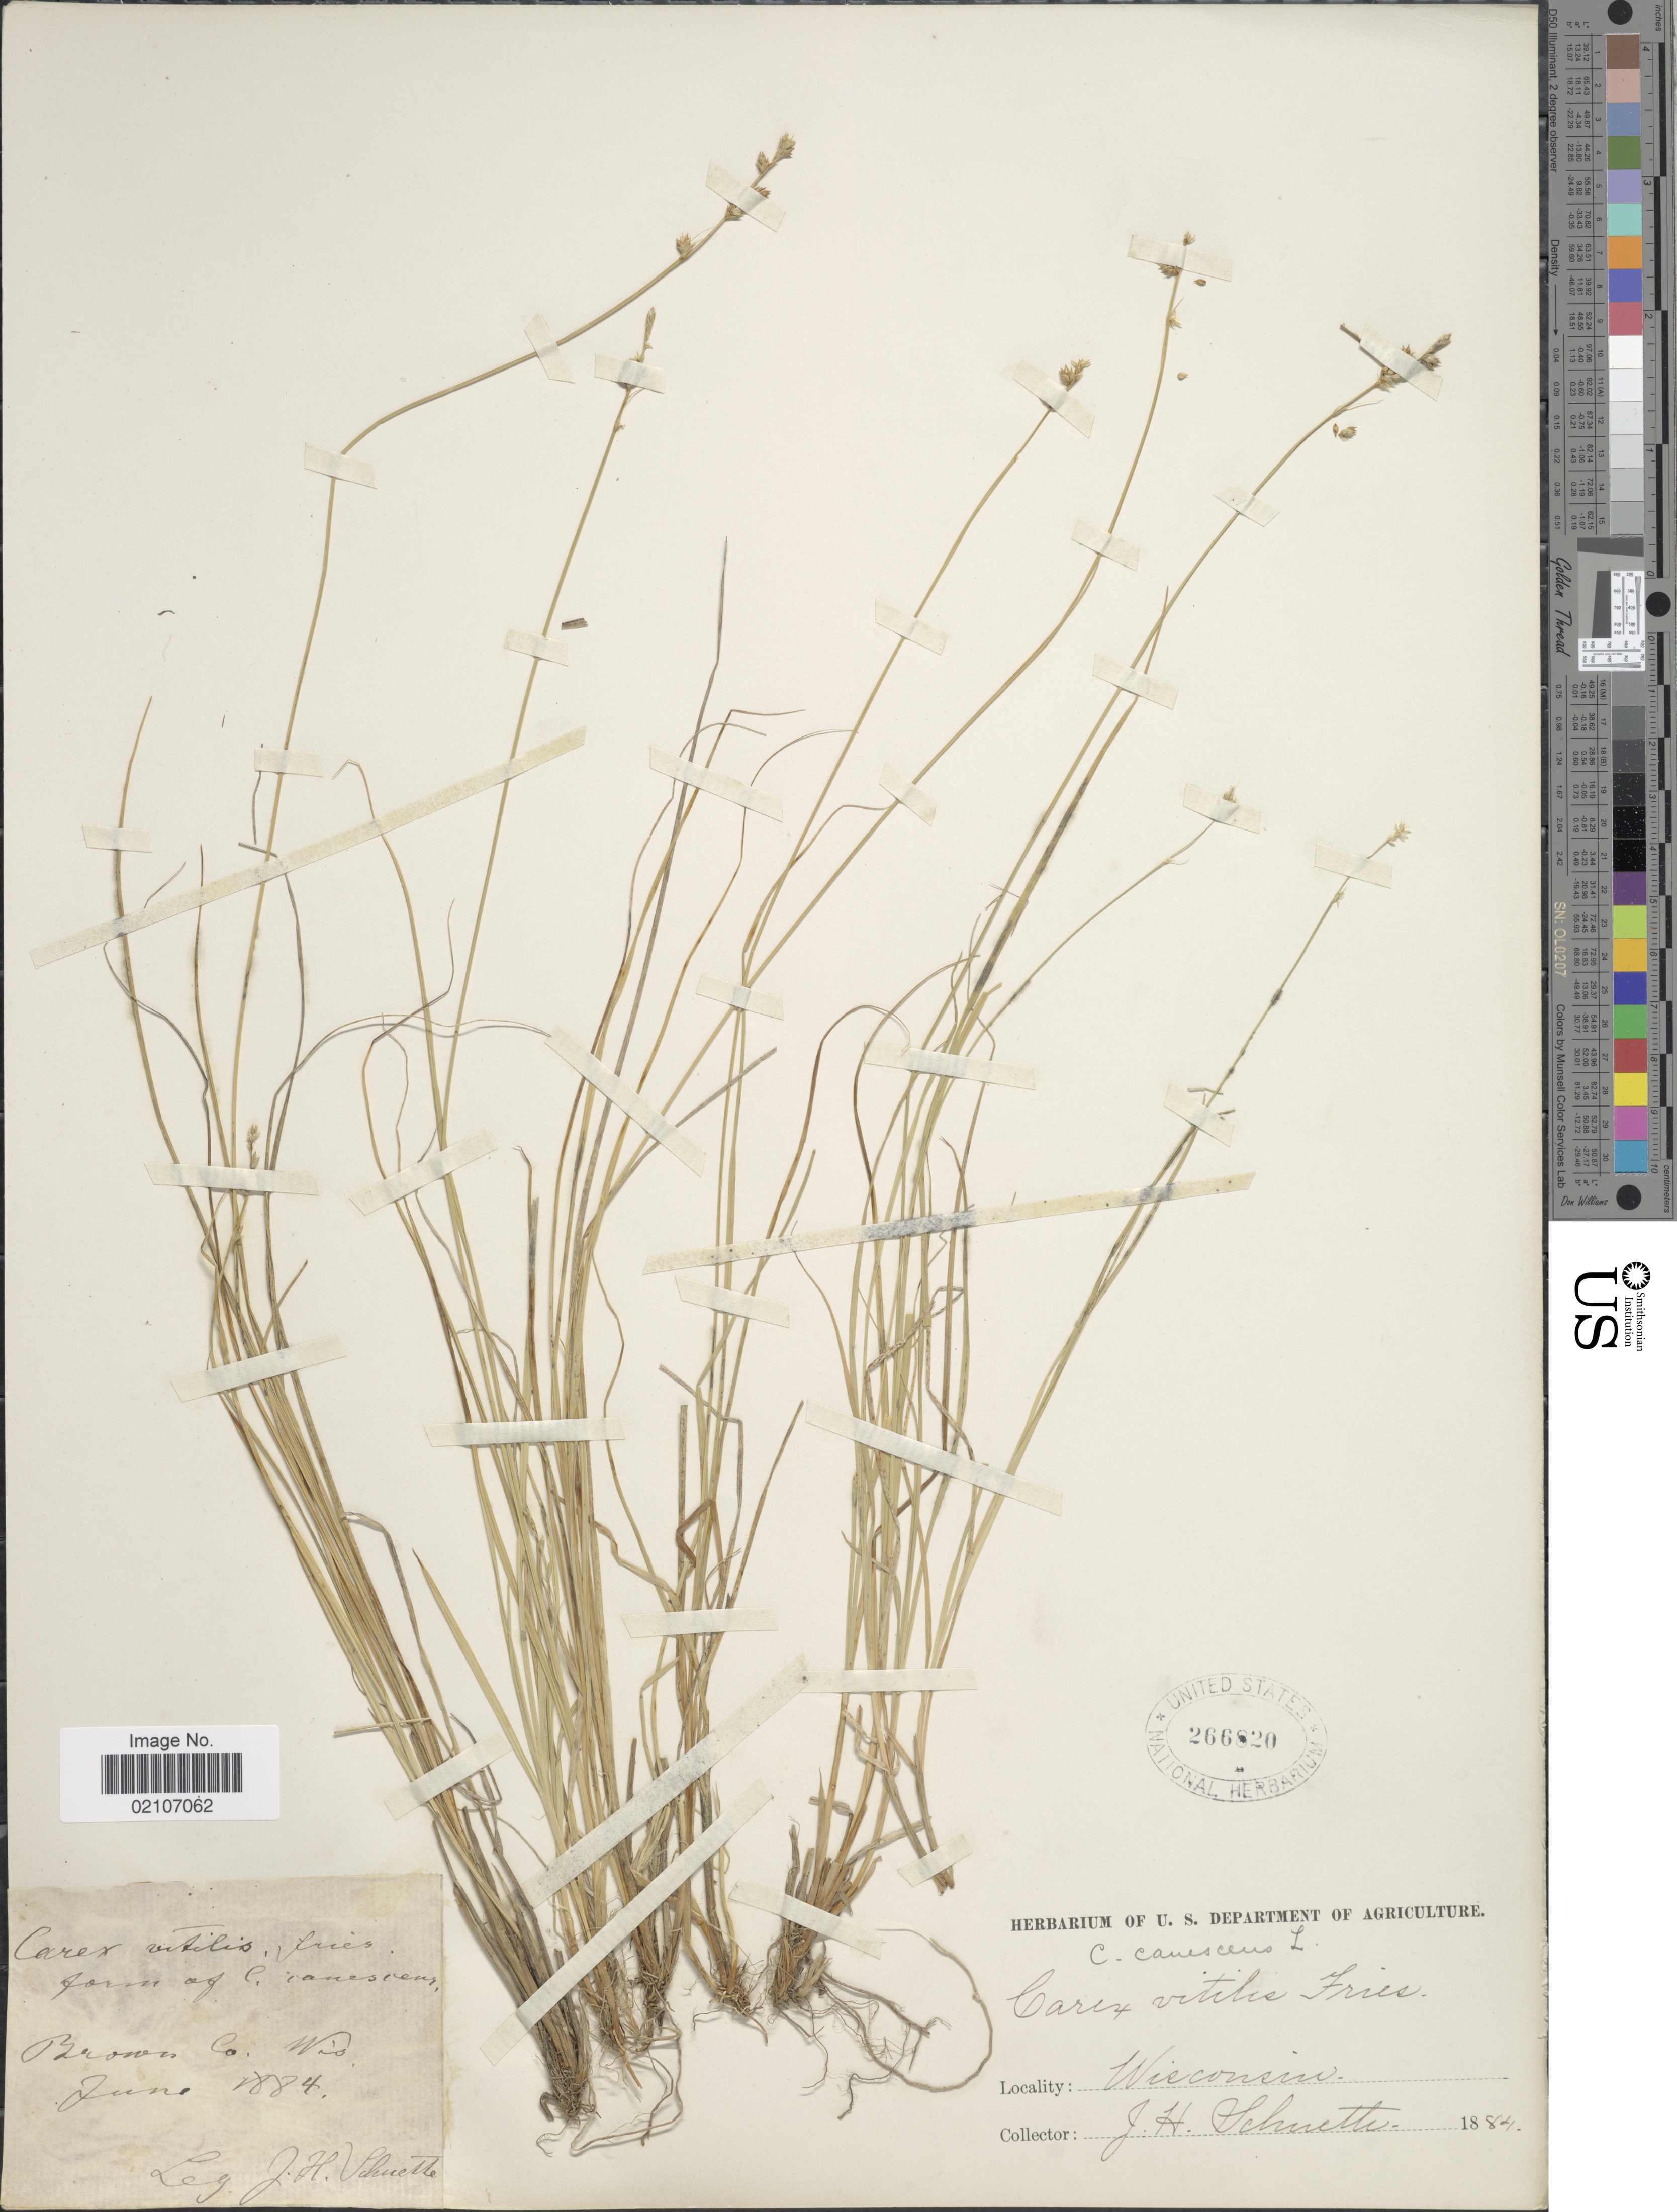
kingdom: Plantae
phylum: Tracheophyta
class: Liliopsida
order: Poales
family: Cyperaceae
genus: Carex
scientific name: Carex canescens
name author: L.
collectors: J. H. Schuette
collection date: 1884-06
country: United States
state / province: Wisconsin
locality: Brown Co.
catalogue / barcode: US 266820